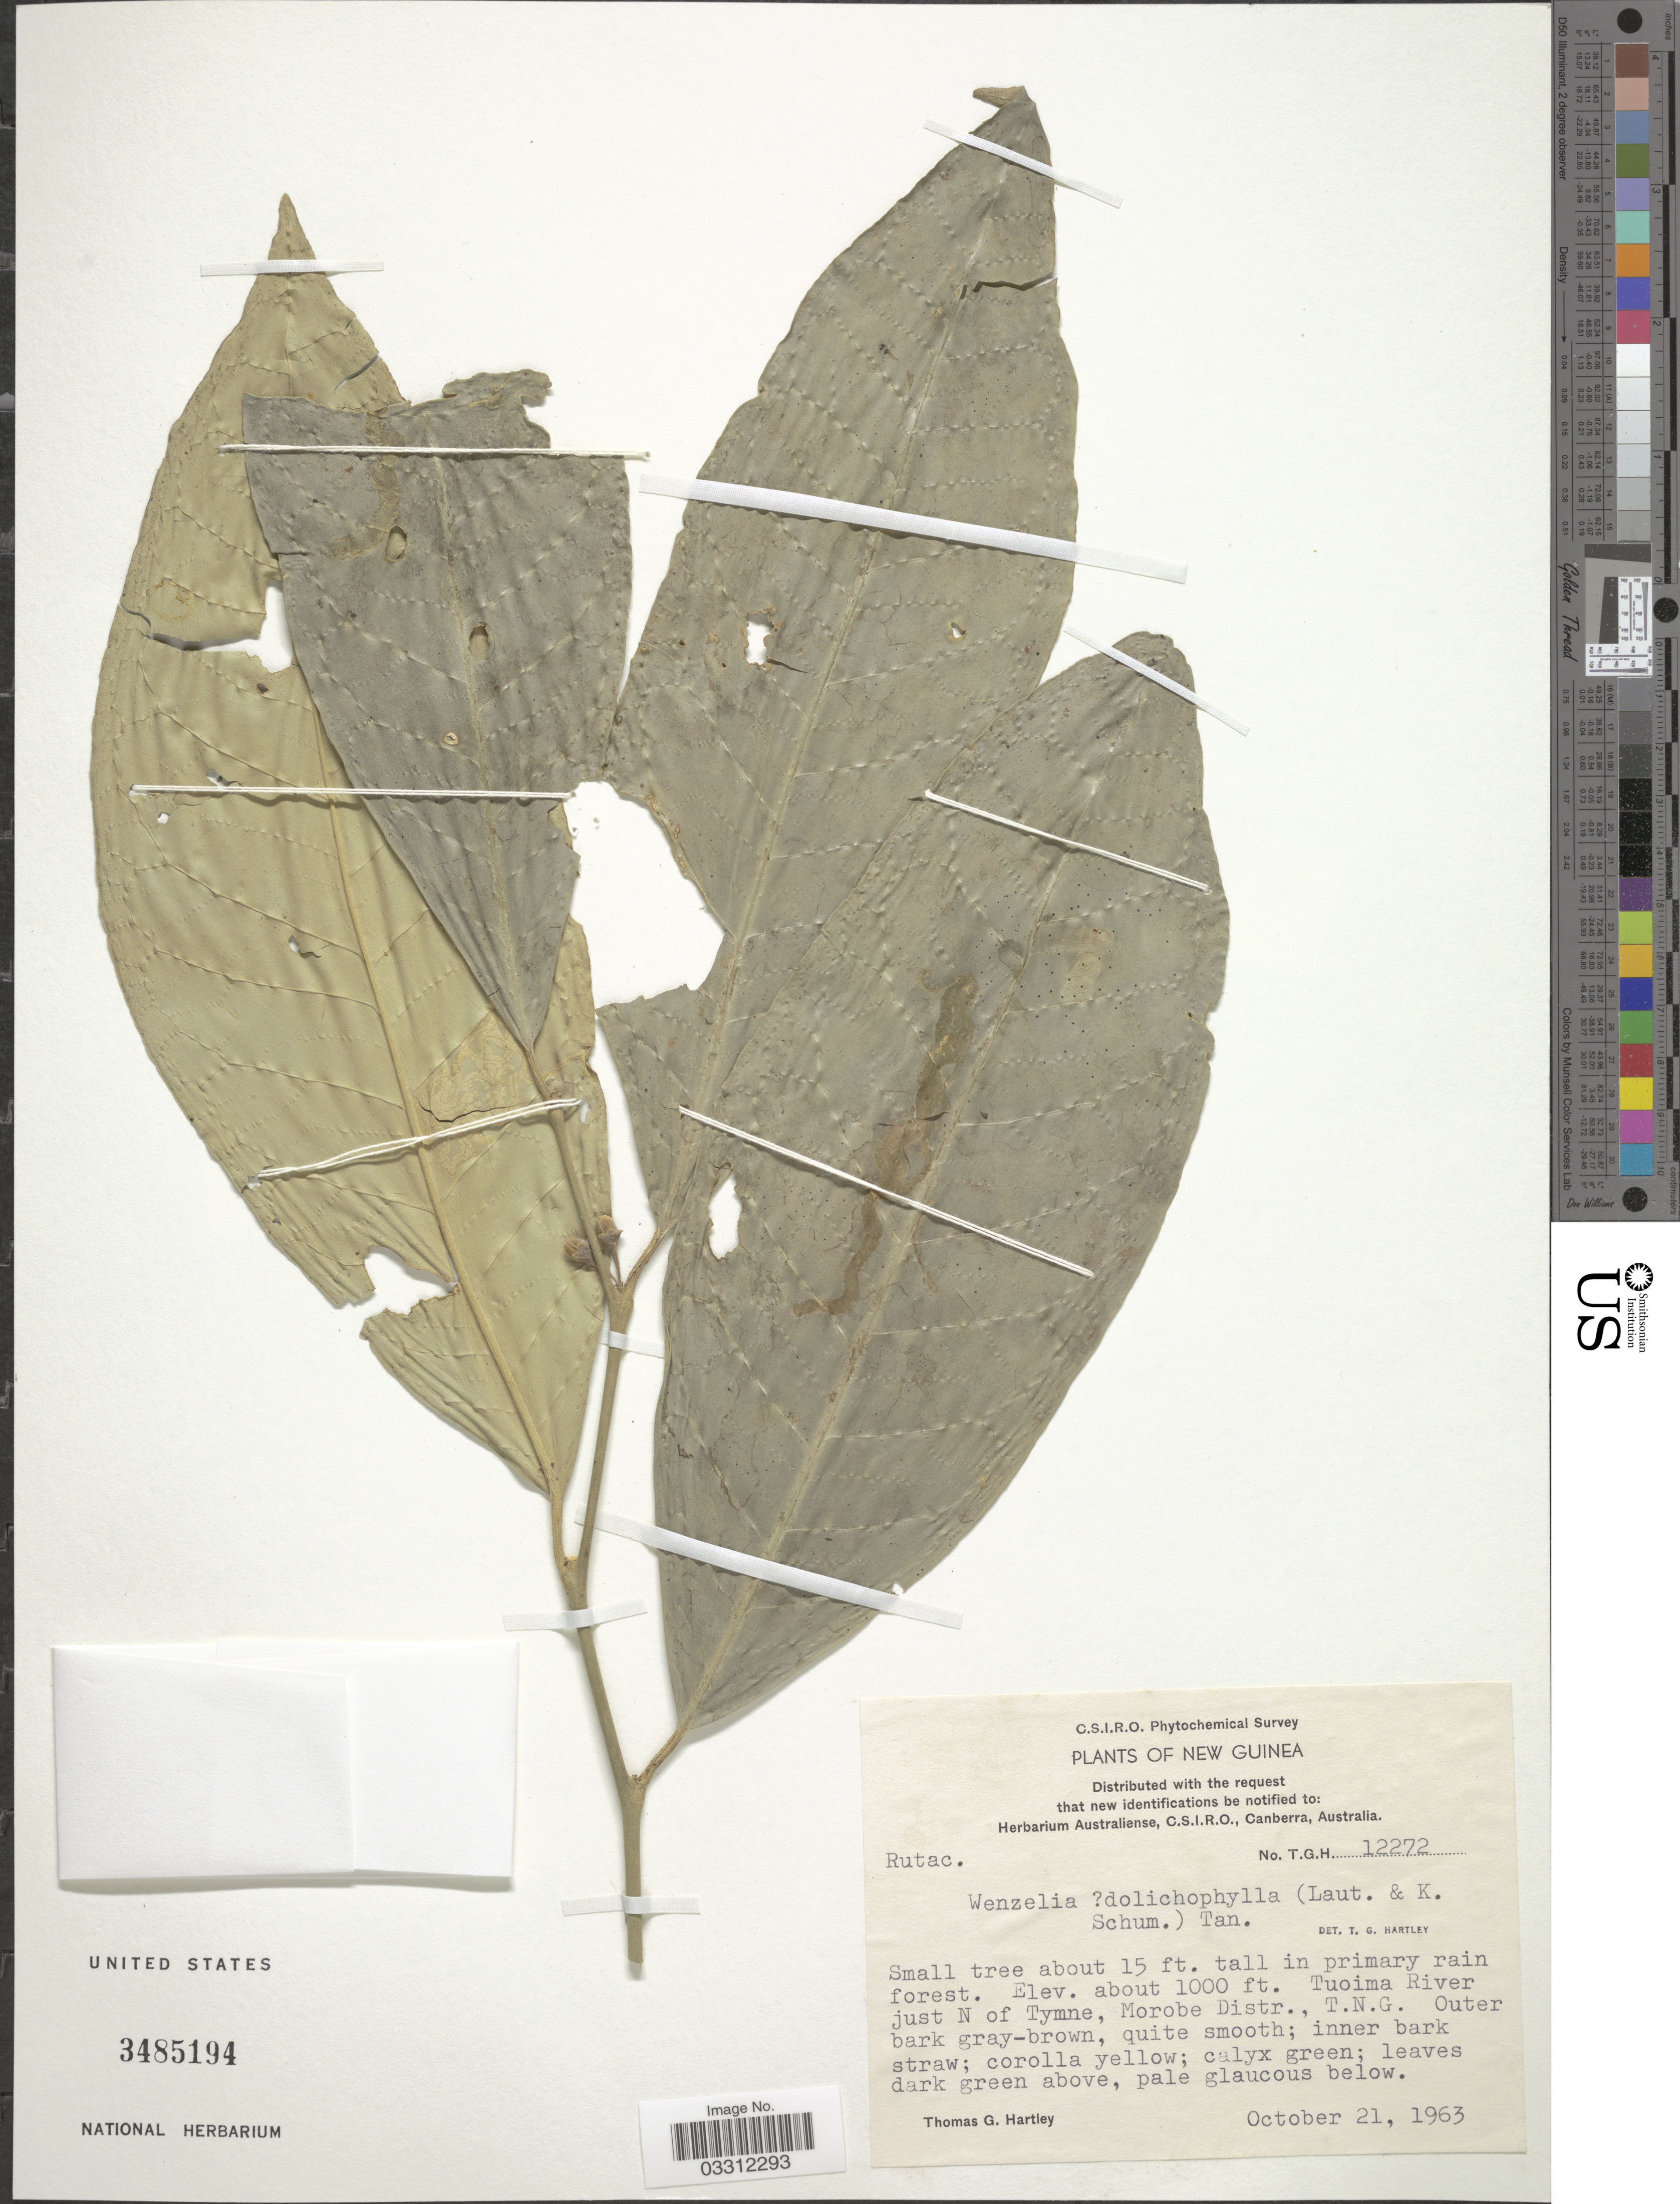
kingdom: Plantae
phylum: Tracheophyta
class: Magnoliopsida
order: Sapindales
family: Rutaceae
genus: Wenzelia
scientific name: Wenzelia dolichophylla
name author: Tanaka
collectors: T. G. Hartley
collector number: TGH12272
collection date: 1963-10-21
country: Papua New Guinea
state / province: Morobe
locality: New Guinea, Tuoima River just N of Tymne, Morobe Distr., T.N.G.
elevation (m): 305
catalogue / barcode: US 3485194